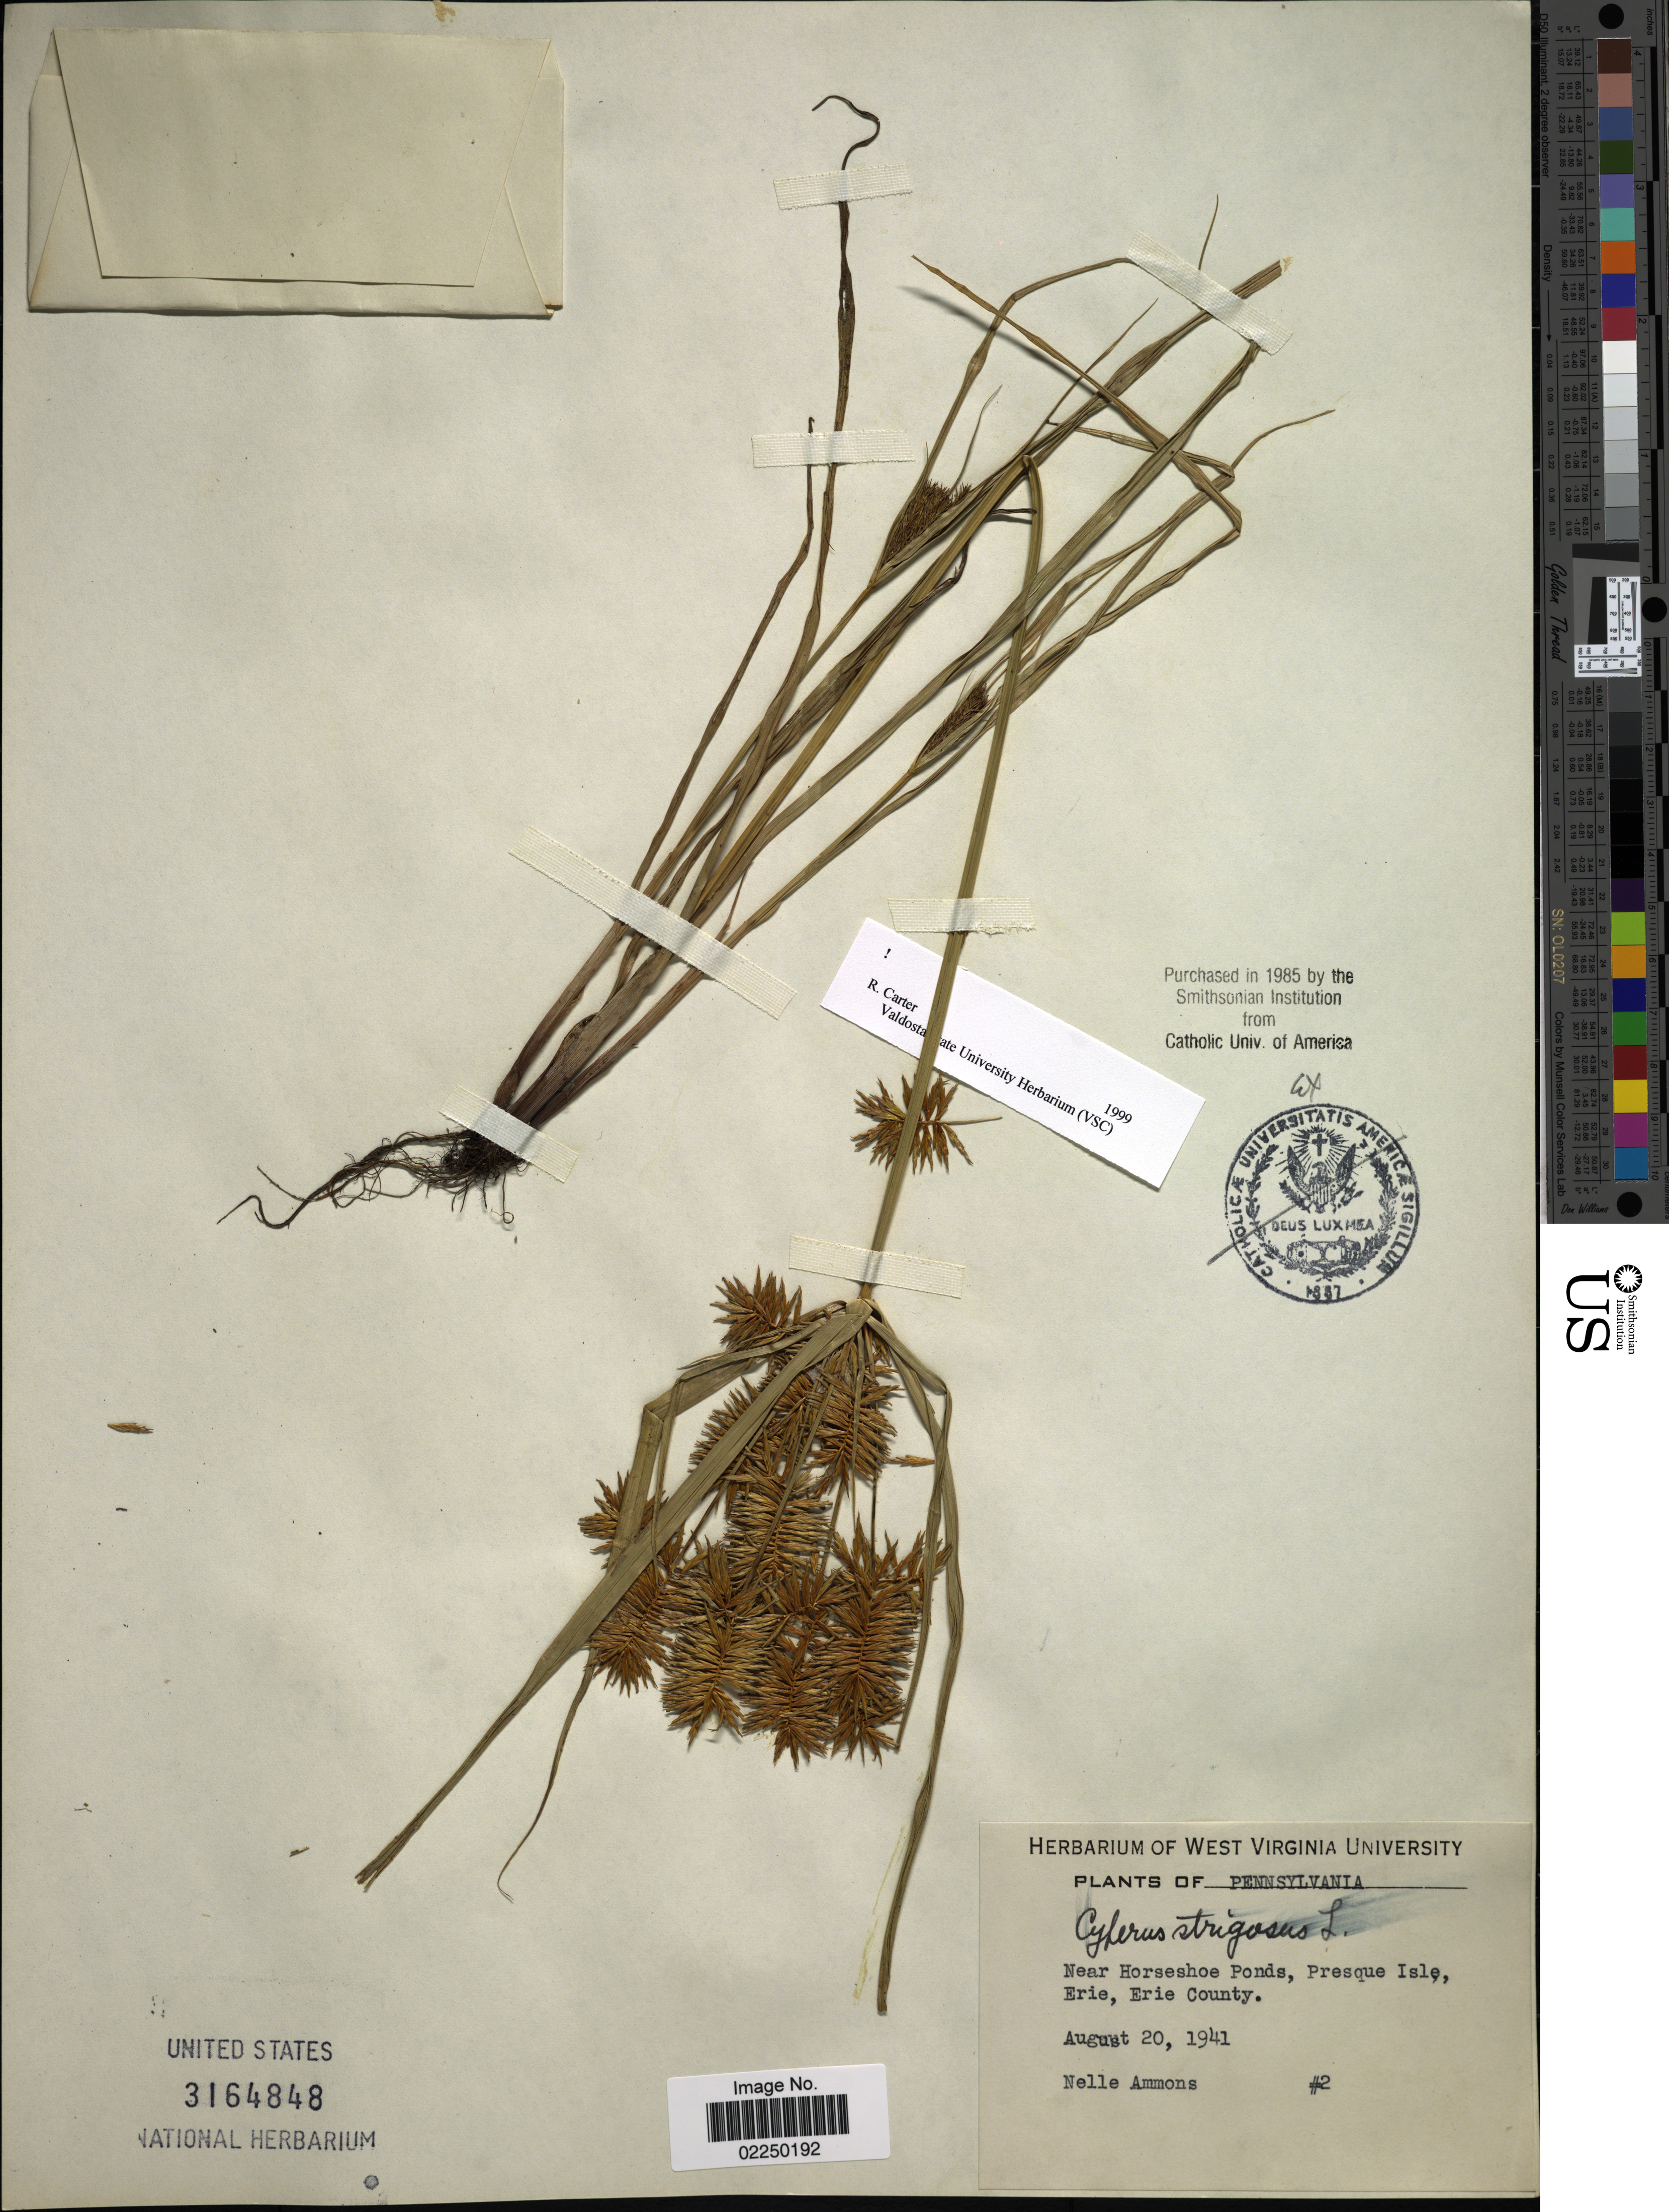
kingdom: Plantae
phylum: Tracheophyta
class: Liliopsida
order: Poales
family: Cyperaceae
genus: Cyperus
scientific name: Cyperus strigosus L.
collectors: N. Ammons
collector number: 2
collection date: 1941-08-20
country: United States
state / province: Pennsylvania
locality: Near Horseshoe Ponds, Presque Isle, Erie, Erie County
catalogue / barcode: US 3164848